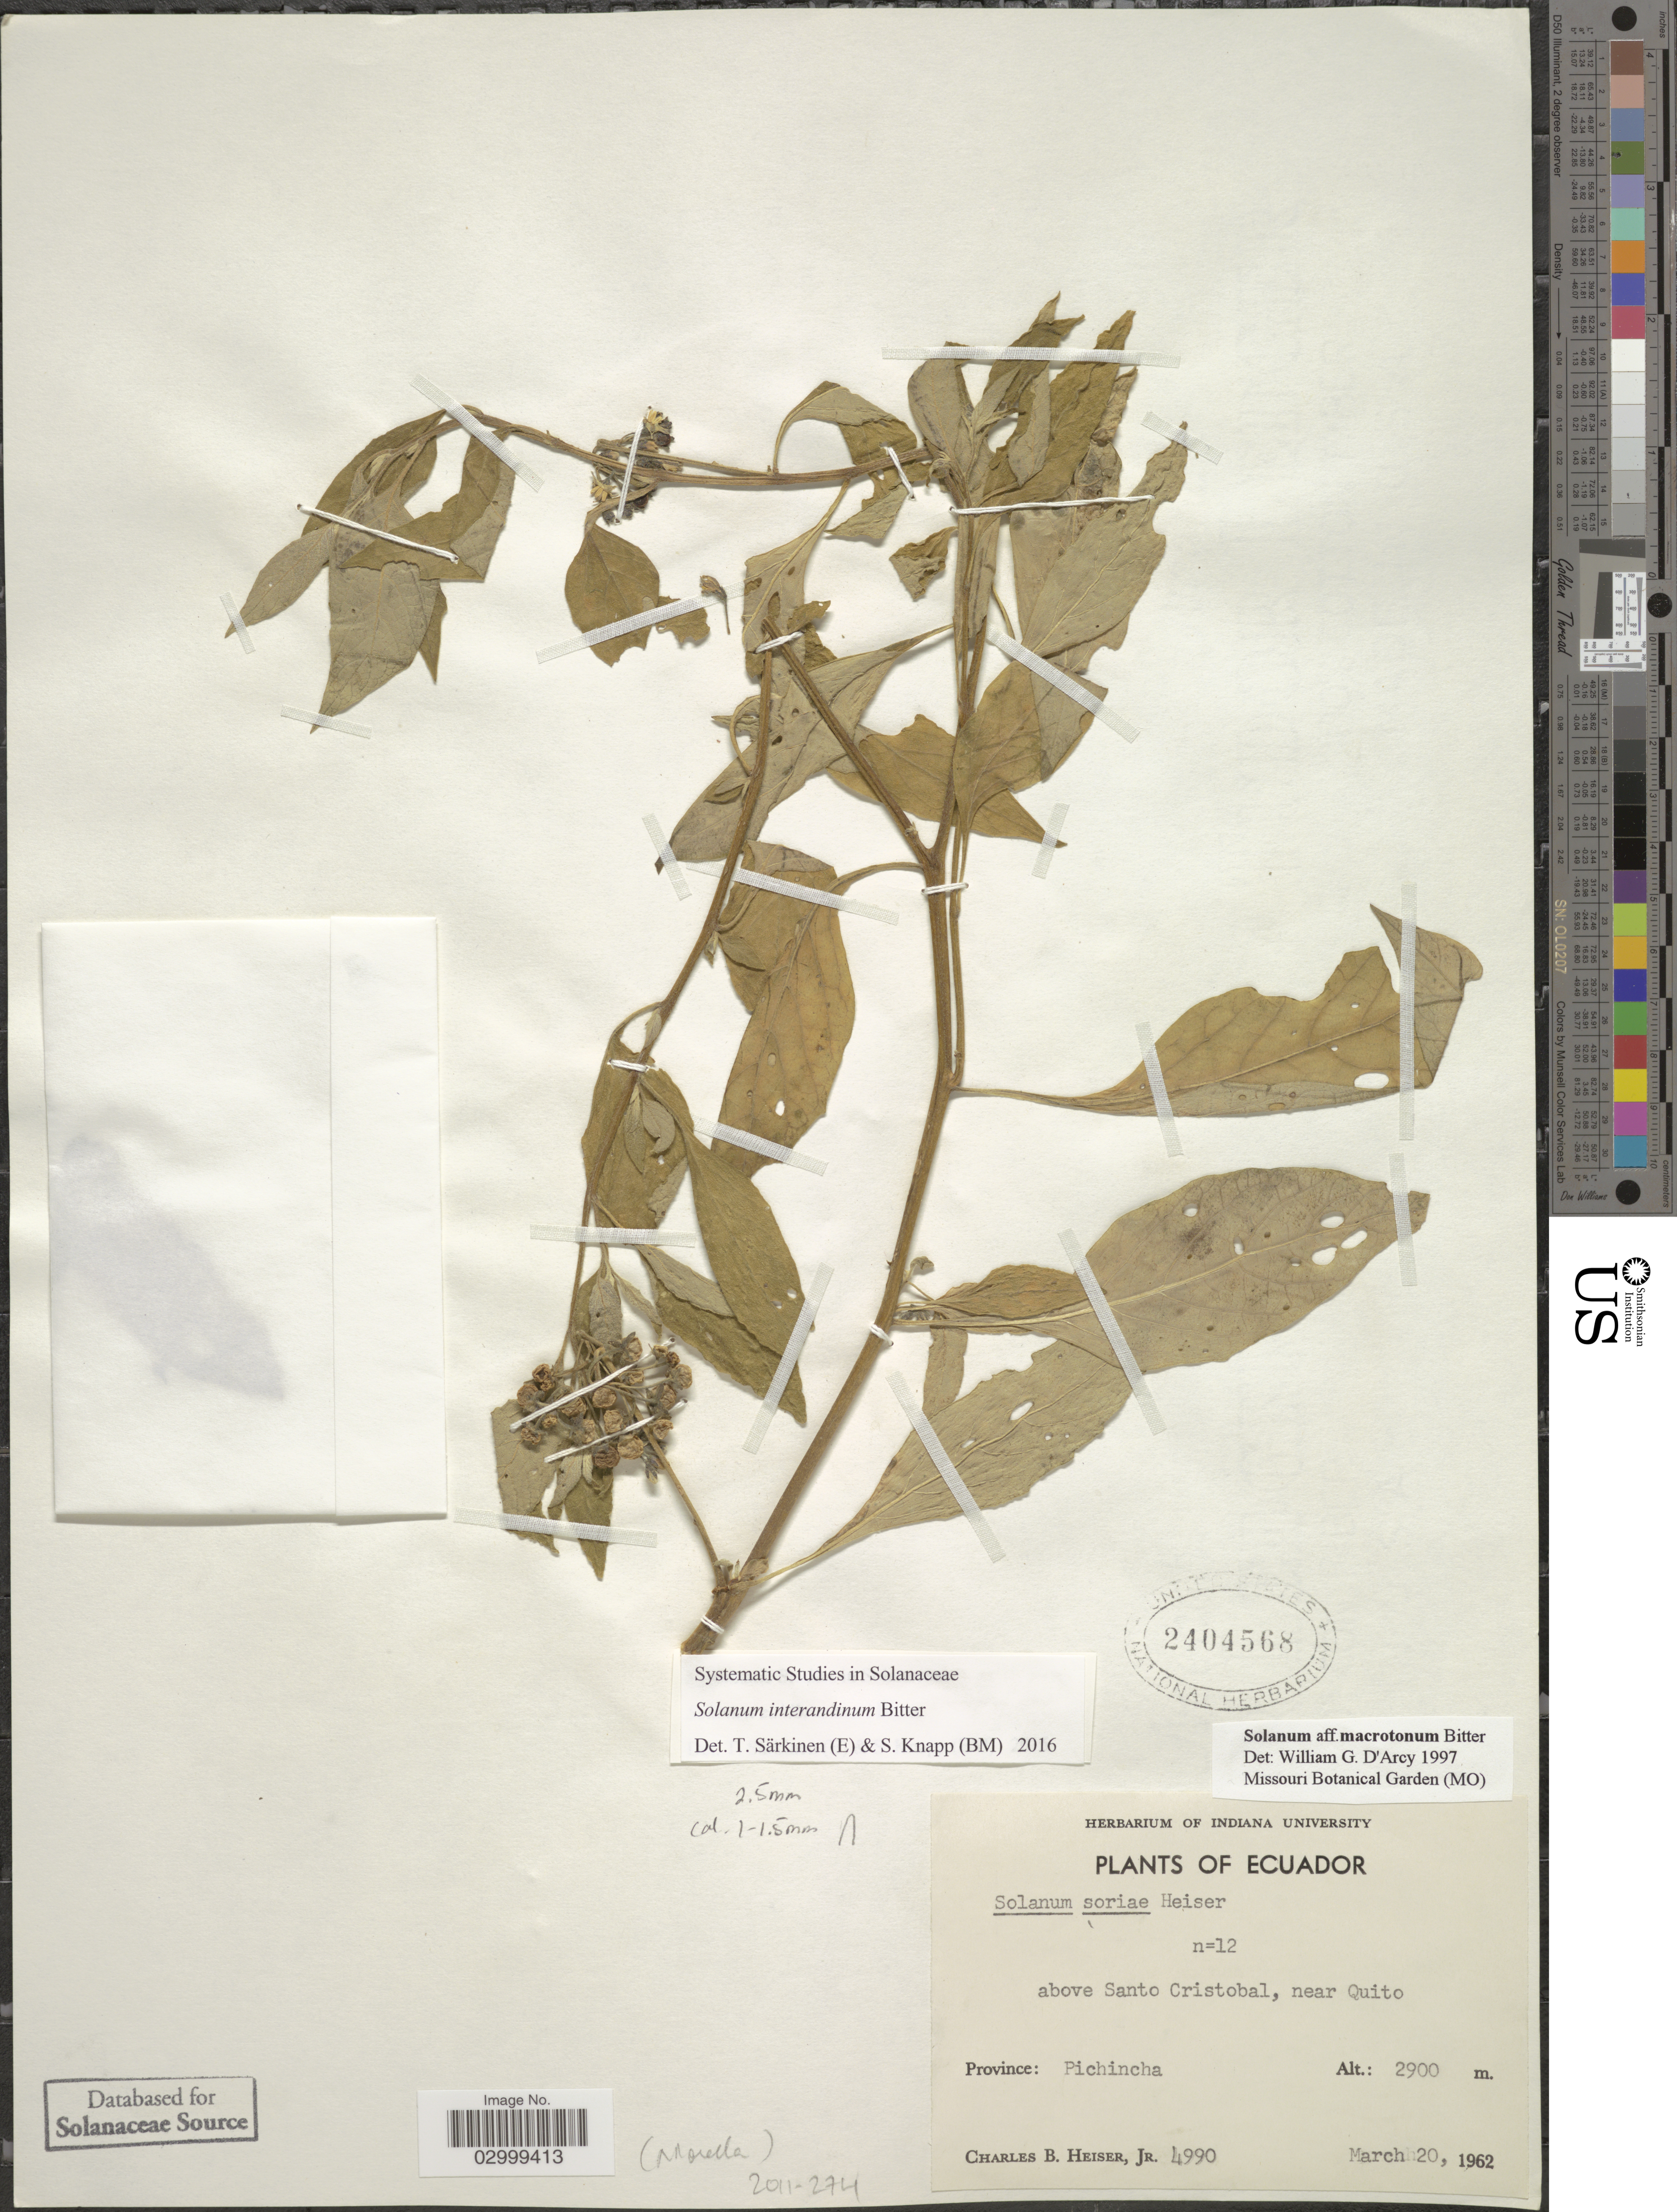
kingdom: Plantae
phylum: Tracheophyta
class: Magnoliopsida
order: Solanales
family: Solanaceae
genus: Solanum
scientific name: Solanum interandinum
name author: Bitter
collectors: C. B. Heiser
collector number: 4990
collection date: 1962-03-20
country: Ecuador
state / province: Pichincha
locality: Above San Cristobal, near Quito.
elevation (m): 2900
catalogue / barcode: US 2404568